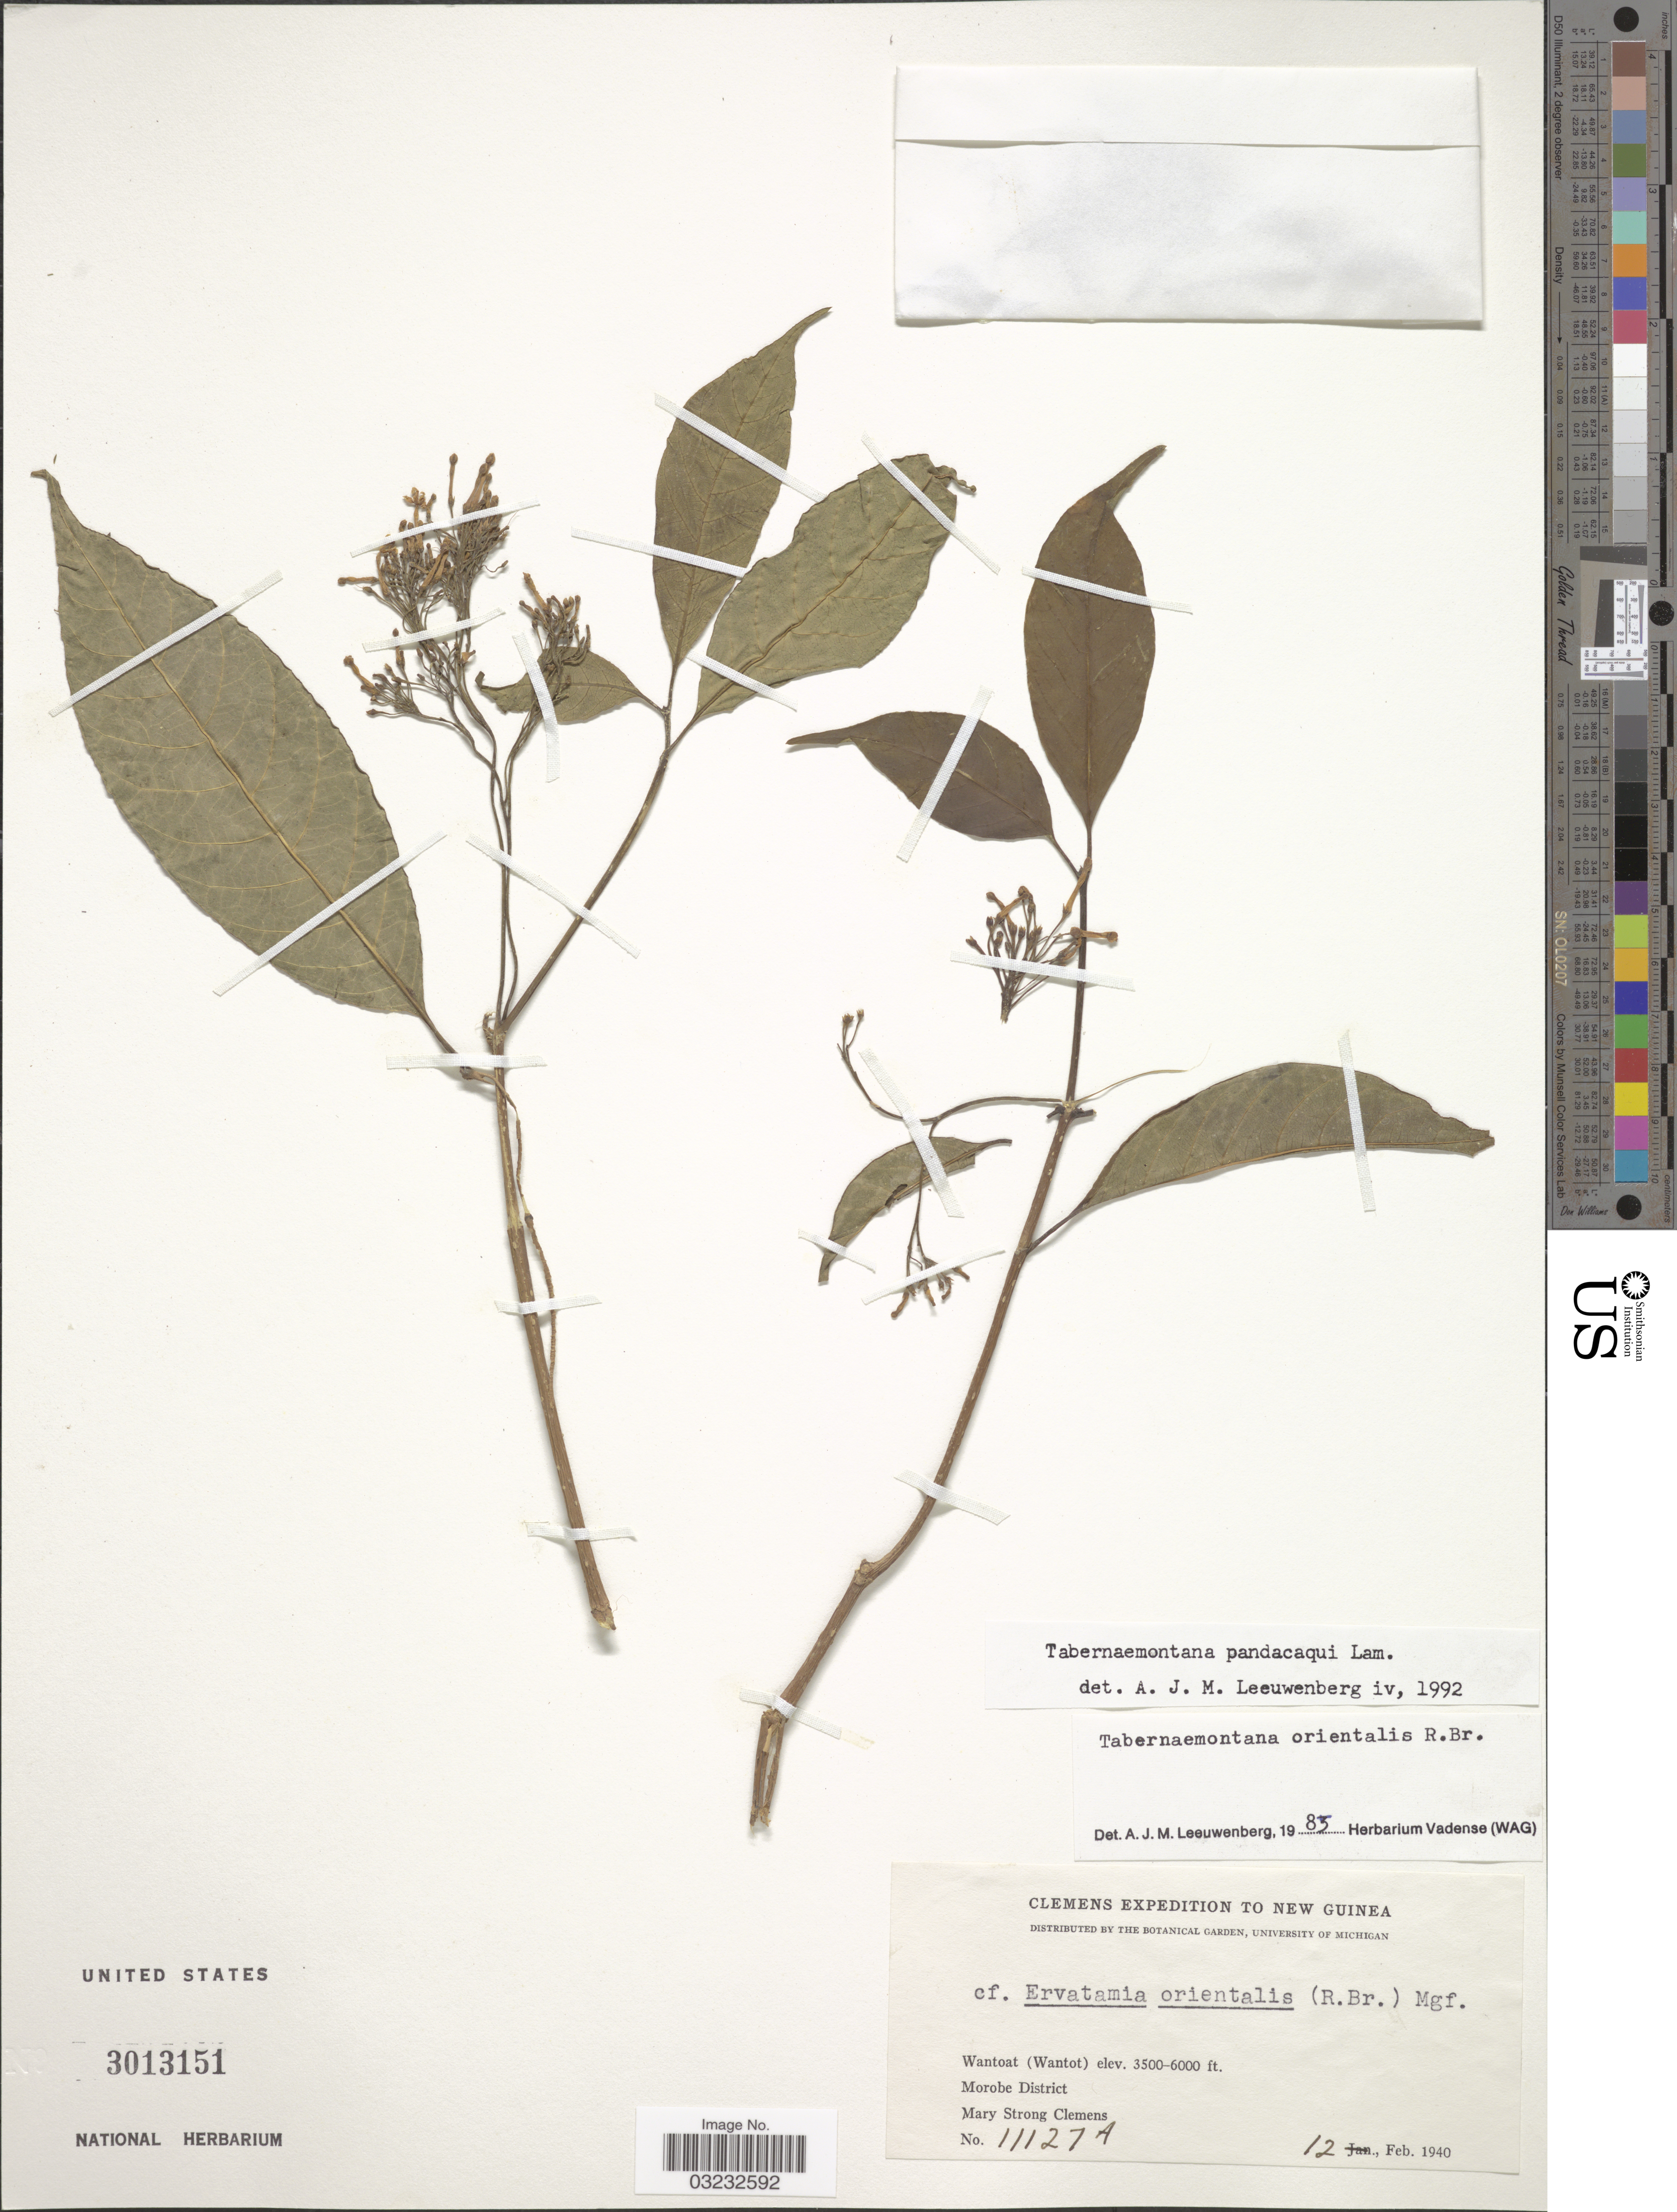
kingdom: Plantae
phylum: Tracheophyta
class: Magnoliopsida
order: Gentianales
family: Apocynaceae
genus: Tabernaemontana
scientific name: Tabernaemontana pandacaqui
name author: Poir.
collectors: M. S. Clemens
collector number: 11127A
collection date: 1940-02-12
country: Papua New Guinea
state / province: Morobe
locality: New Guinea, Wantoat (Wantot), Morobe District.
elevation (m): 1067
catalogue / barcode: US 3013151